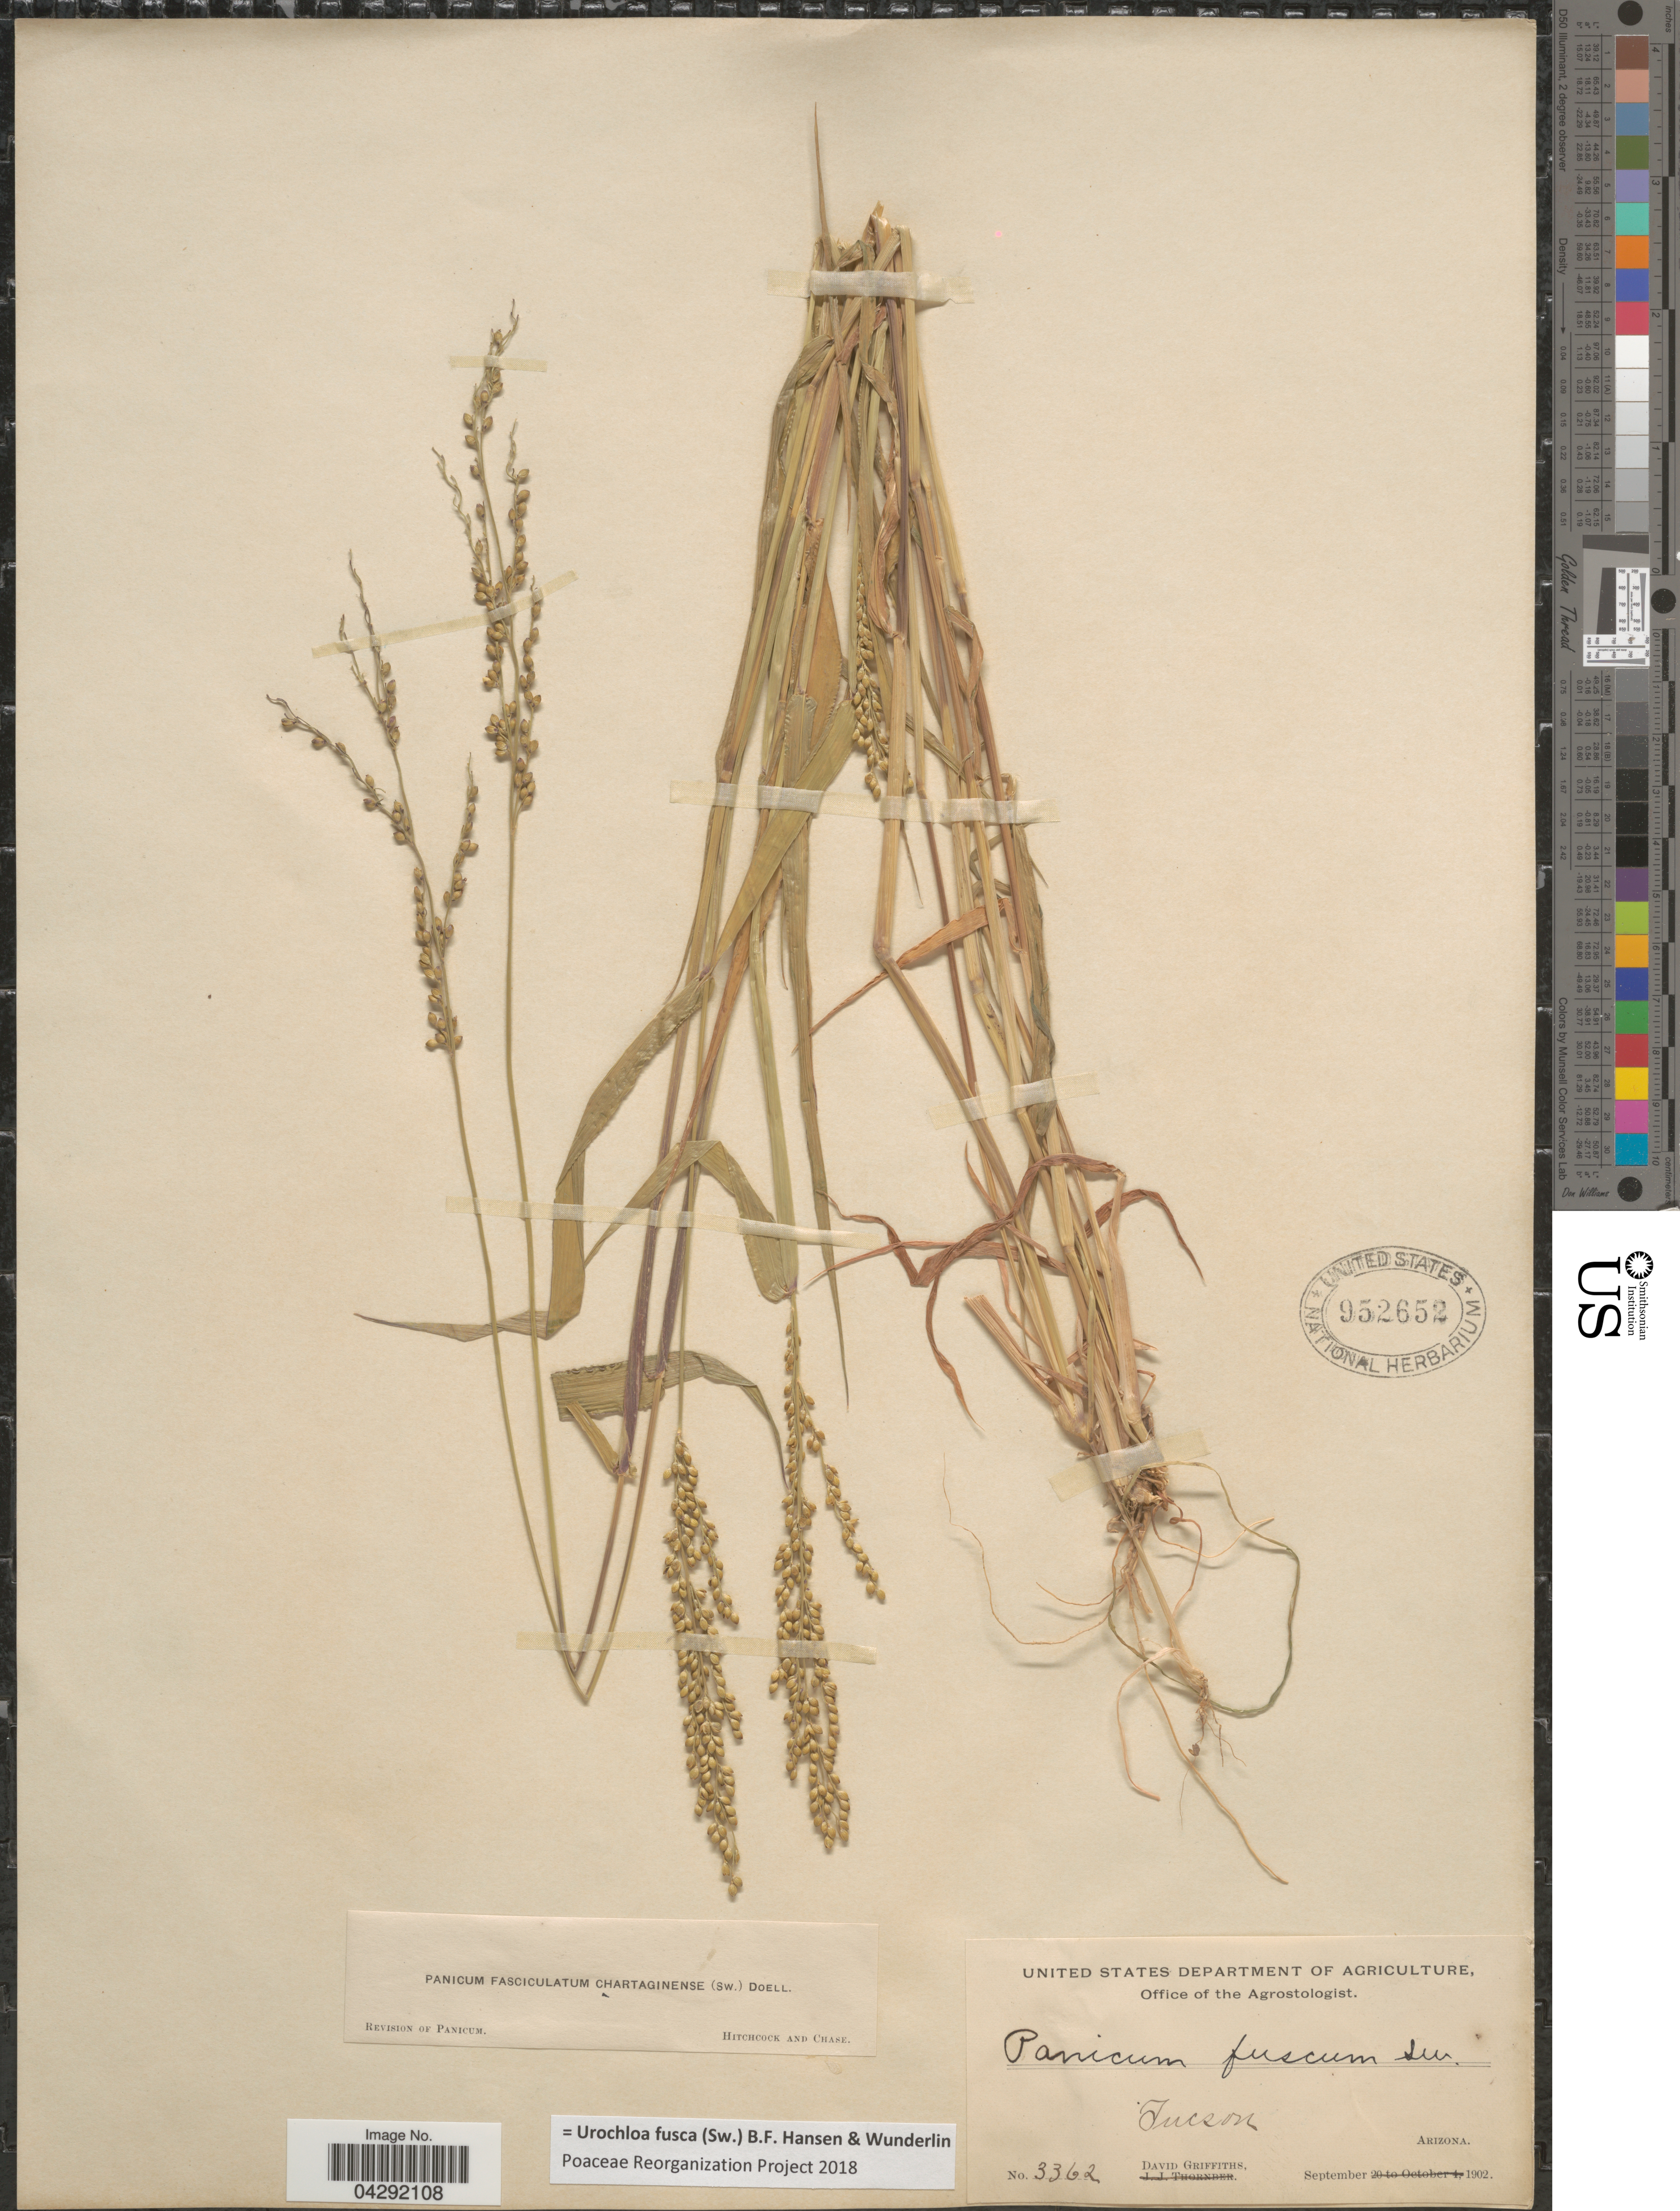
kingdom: Plantae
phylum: Tracheophyta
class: Liliopsida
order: Poales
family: Poaceae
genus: Urochloa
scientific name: Urochloa fusca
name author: (Sw.) B.F. Hansen & Wunderlin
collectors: D. Griffiths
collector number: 3362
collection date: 1902-09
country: United States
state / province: Arizona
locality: Tucson.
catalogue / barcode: US 952652